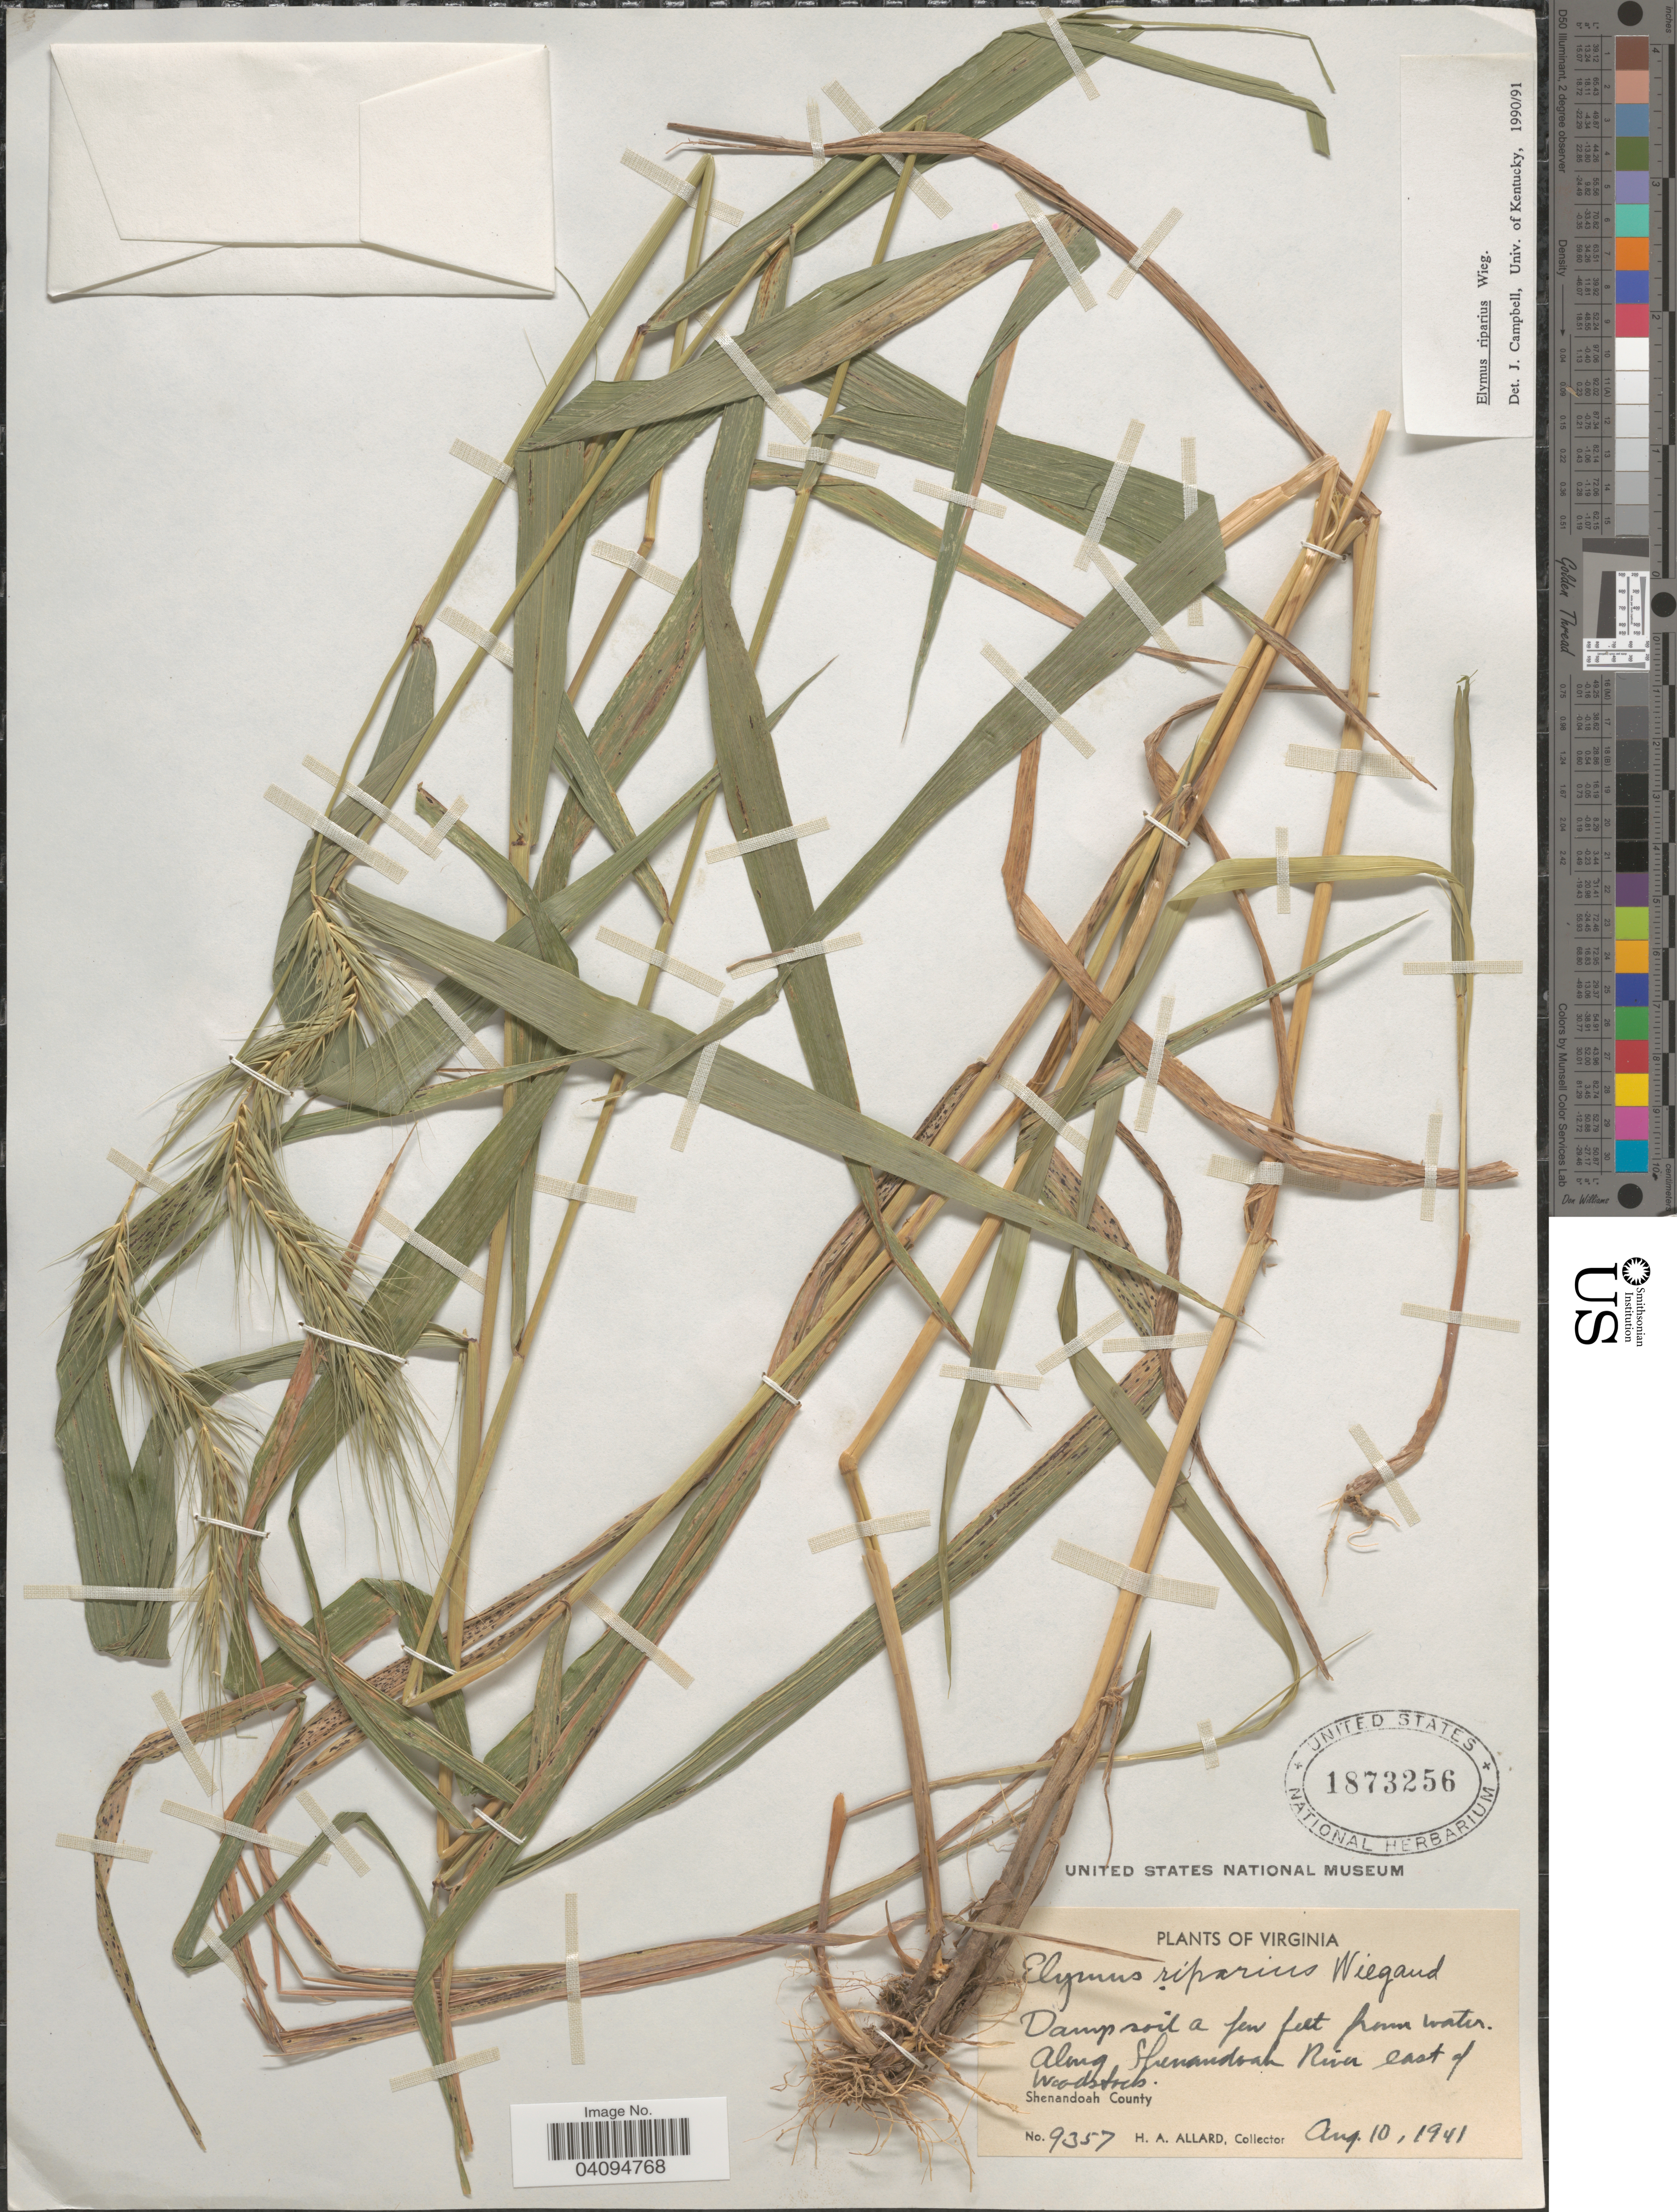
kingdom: Plantae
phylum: Tracheophyta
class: Liliopsida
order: Poales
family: Poaceae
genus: Elymus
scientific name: Elymus riparius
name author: Wiegand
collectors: H. A. Allard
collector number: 9357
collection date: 1941-08-10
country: United States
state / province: Virginia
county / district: Shenandoah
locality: Damp soil a few feet from water. Along Shenandoah River east of Woodstock. Shenandoah County.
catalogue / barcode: US 1873256